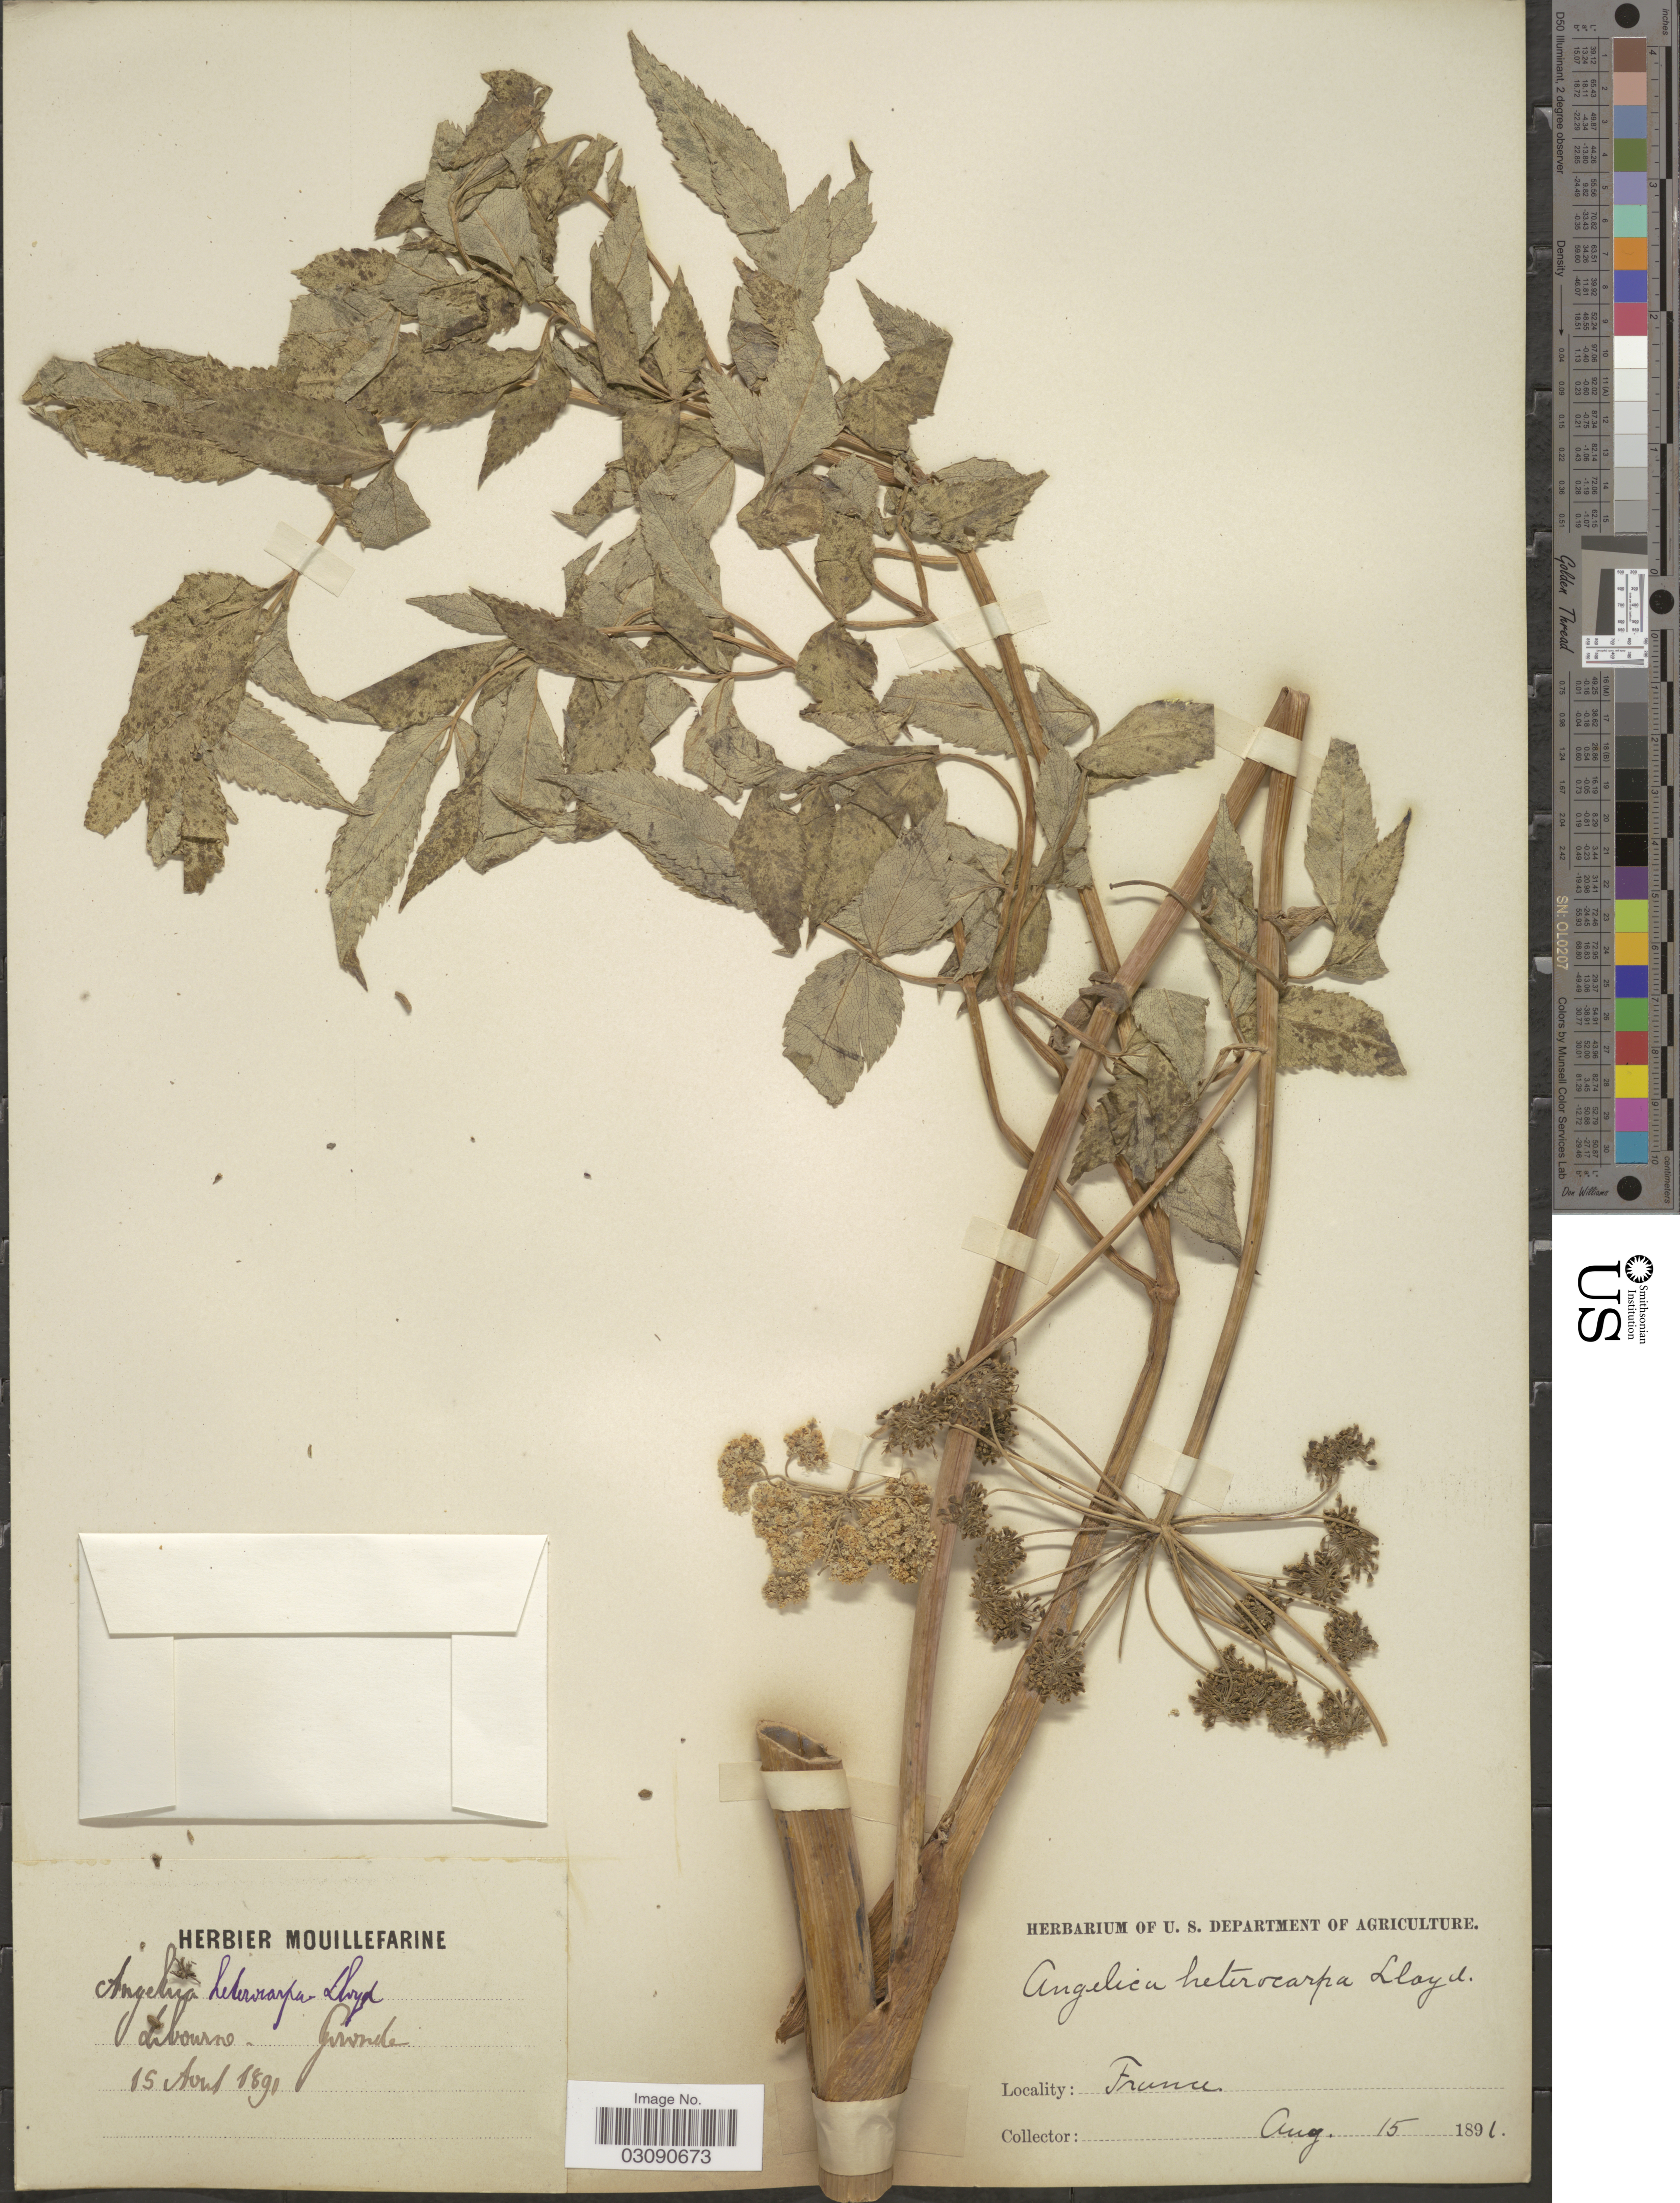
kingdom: Plantae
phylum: Tracheophyta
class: Magnoliopsida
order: Apiales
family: Apiaceae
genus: Angelica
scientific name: Angelica heterocarpa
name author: M.J. Lloyd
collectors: ex herb. Mouillefarine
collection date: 1891-08-15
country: France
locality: Lebourne, Gironde.